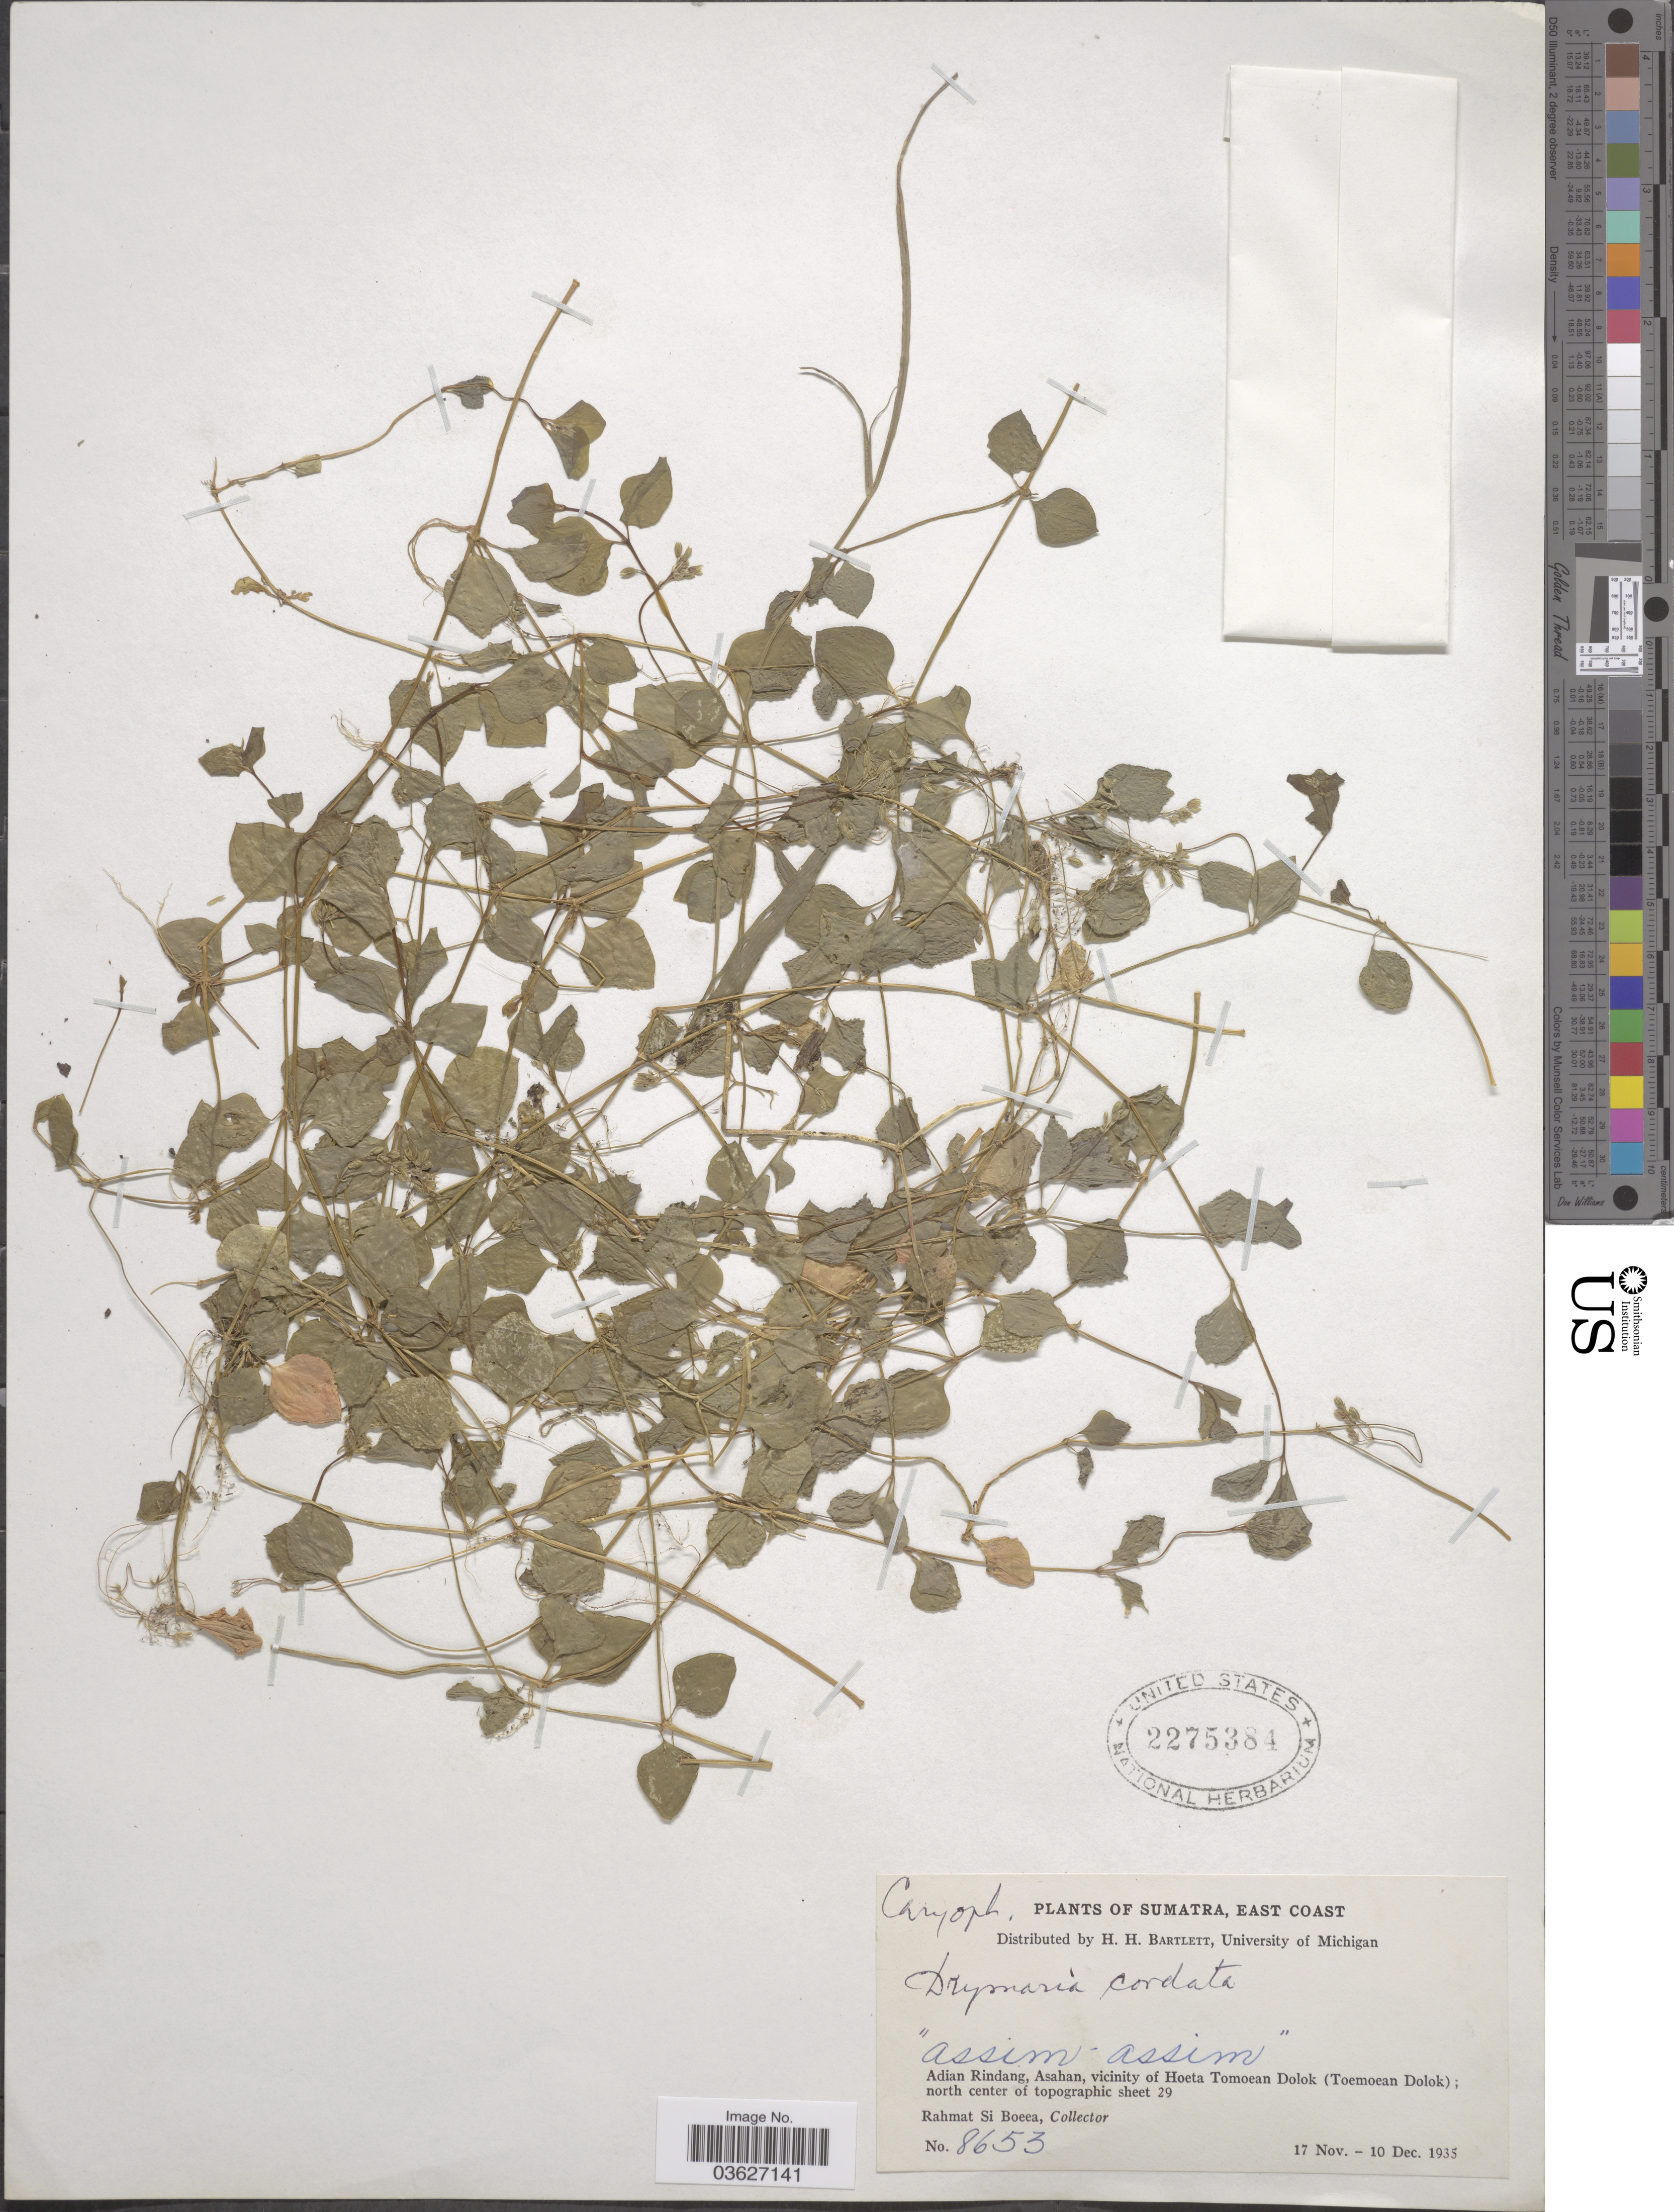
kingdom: Plantae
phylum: Tracheophyta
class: Magnoliopsida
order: Caryophyllales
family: Caryophyllaceae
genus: Drymaria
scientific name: Drymaria cordata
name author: (L.) Willd. ex Schult.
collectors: Rahmat Si Boeea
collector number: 8653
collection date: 1935-11-17/1935-12-10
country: Indonesia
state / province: Sumatra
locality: East Coast. Adian Rindang, Asahan, vicinity of Hoeta Tomoean Dolok (Toemoean Dolok); north center of topographic sheet 29.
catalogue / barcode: US 2275384